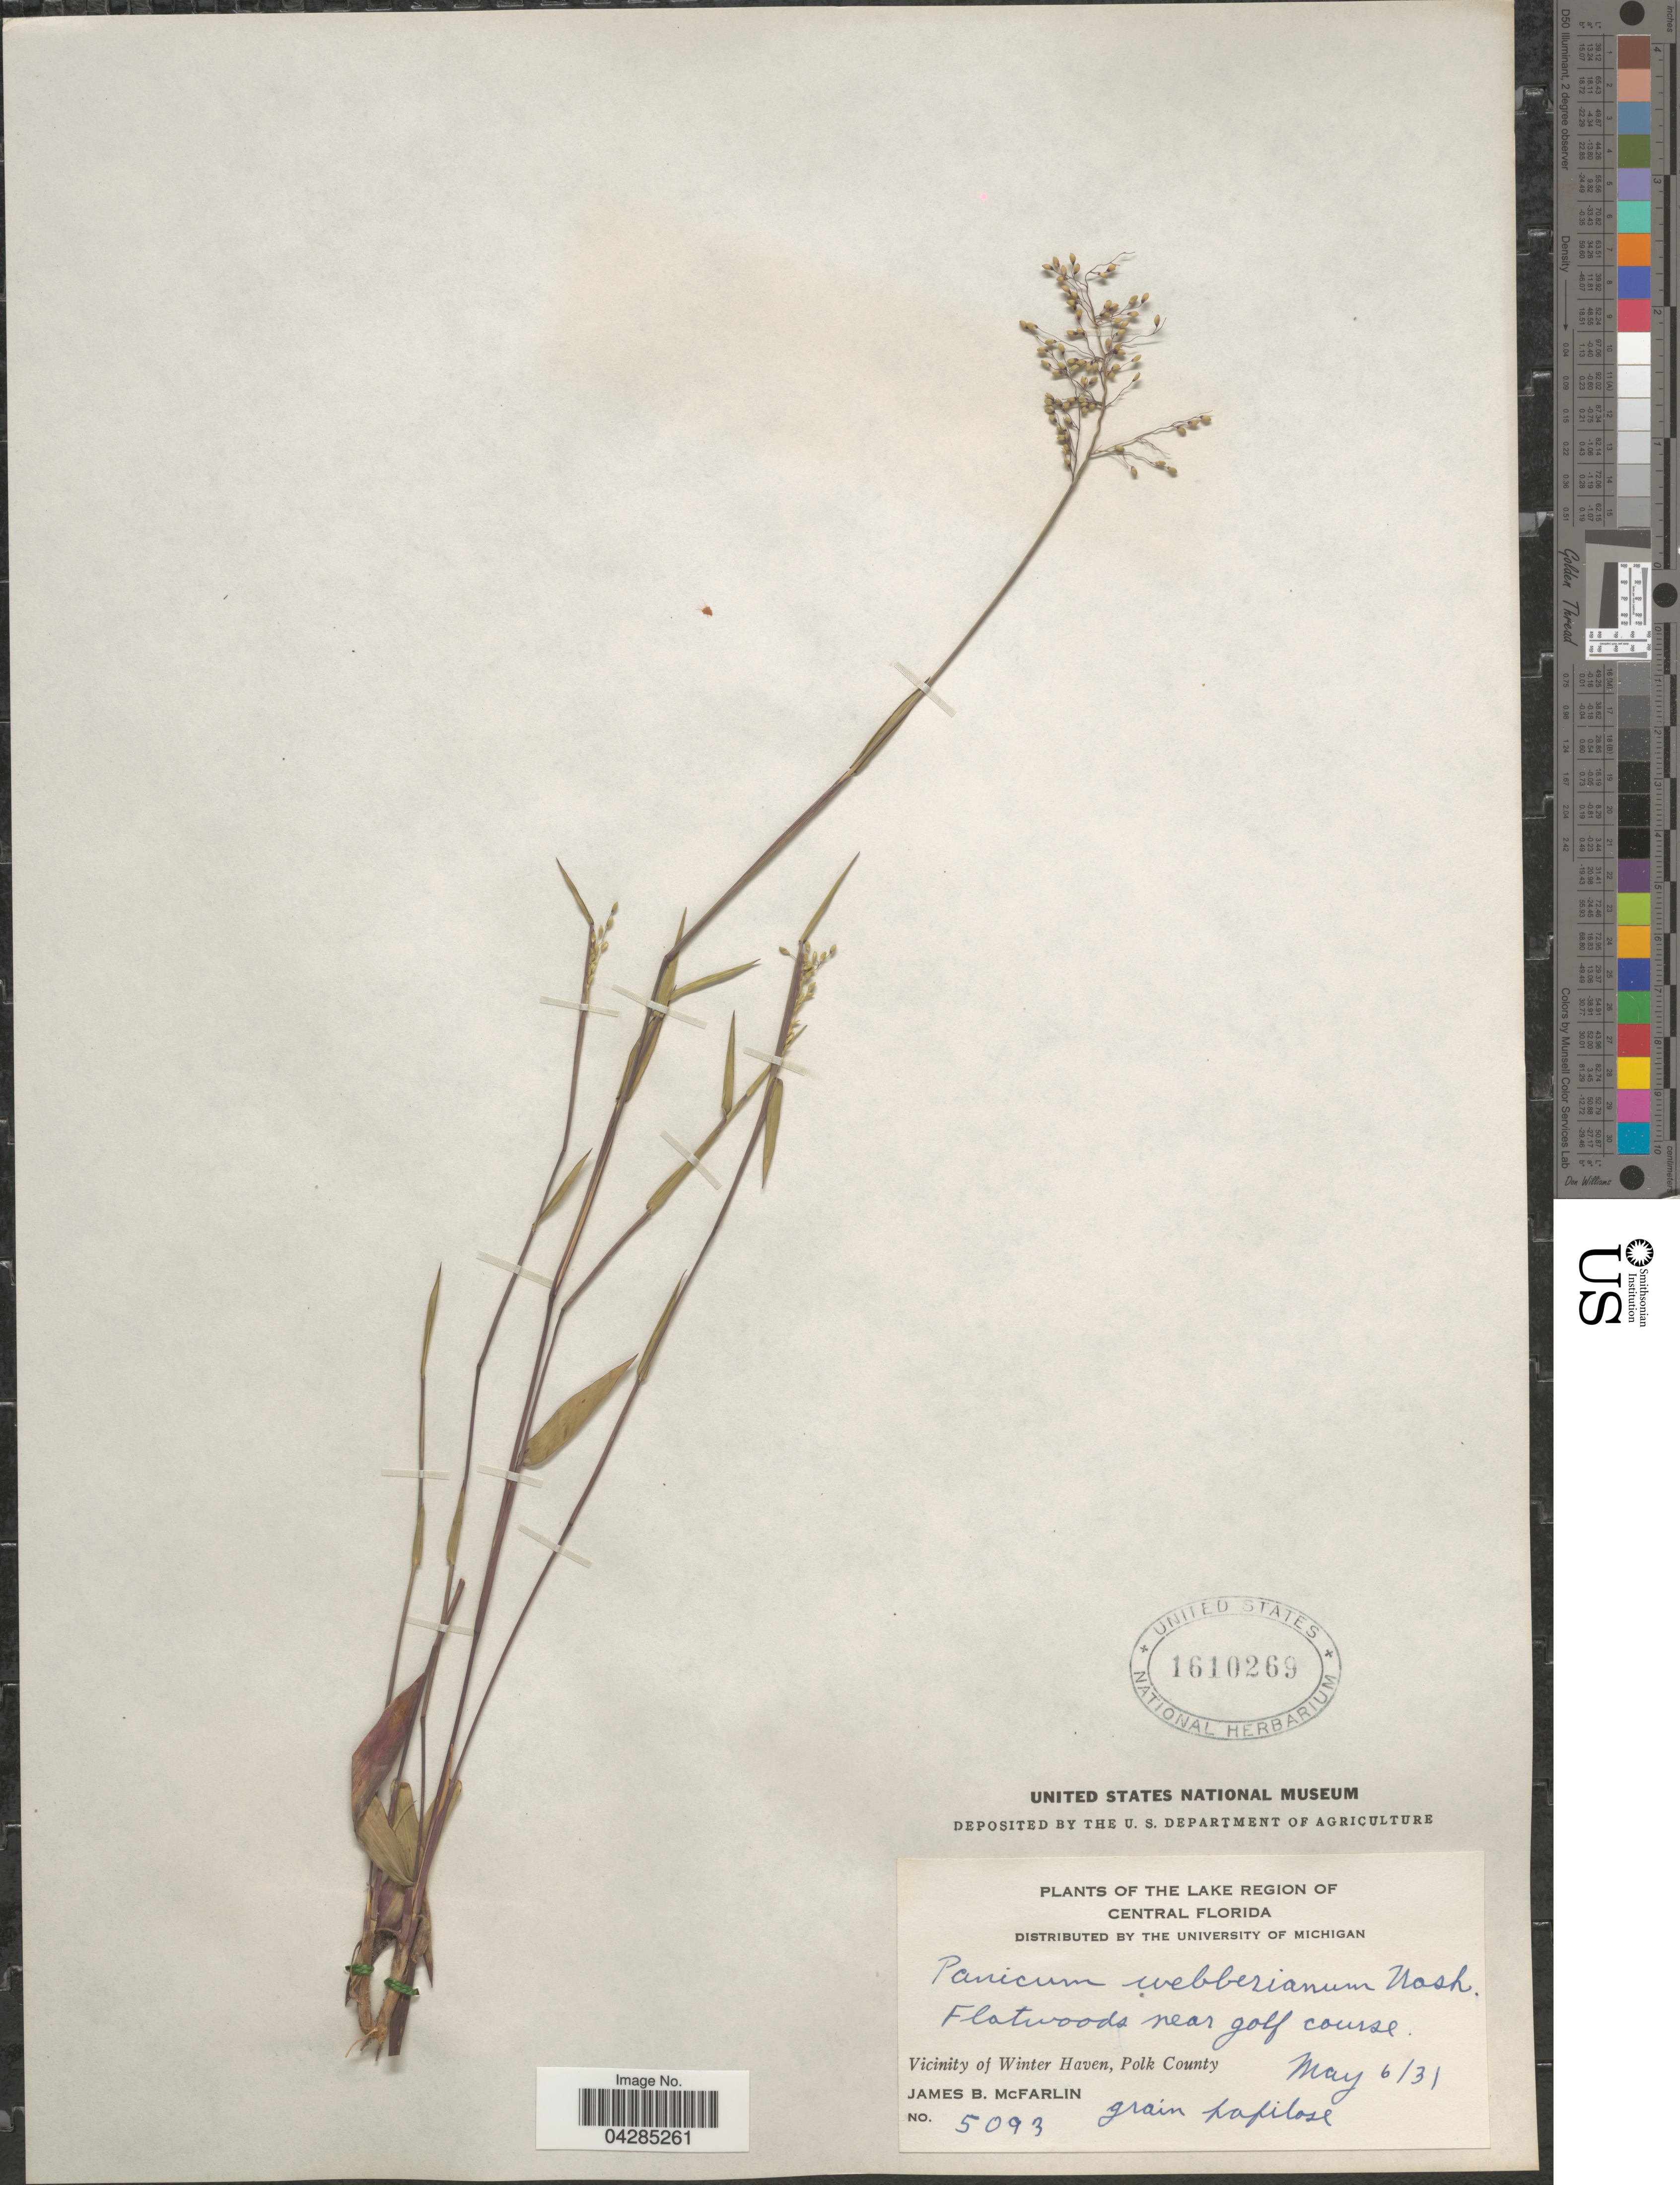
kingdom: Plantae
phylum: Tracheophyta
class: Liliopsida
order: Poales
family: Poaceae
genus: Dichanthelium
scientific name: Dichanthelium portoricense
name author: (Desv. ex Ham.) B.F. Hansen & Wunderlin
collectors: J. McFarlin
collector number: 5093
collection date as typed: Transcribed d/m/y: 6/5/31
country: United States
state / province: Florida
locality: Lake Region of Central Florida. Flatwoods near golf course. Vicinity of Winter Haven, Polk County.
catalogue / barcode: US 1610269